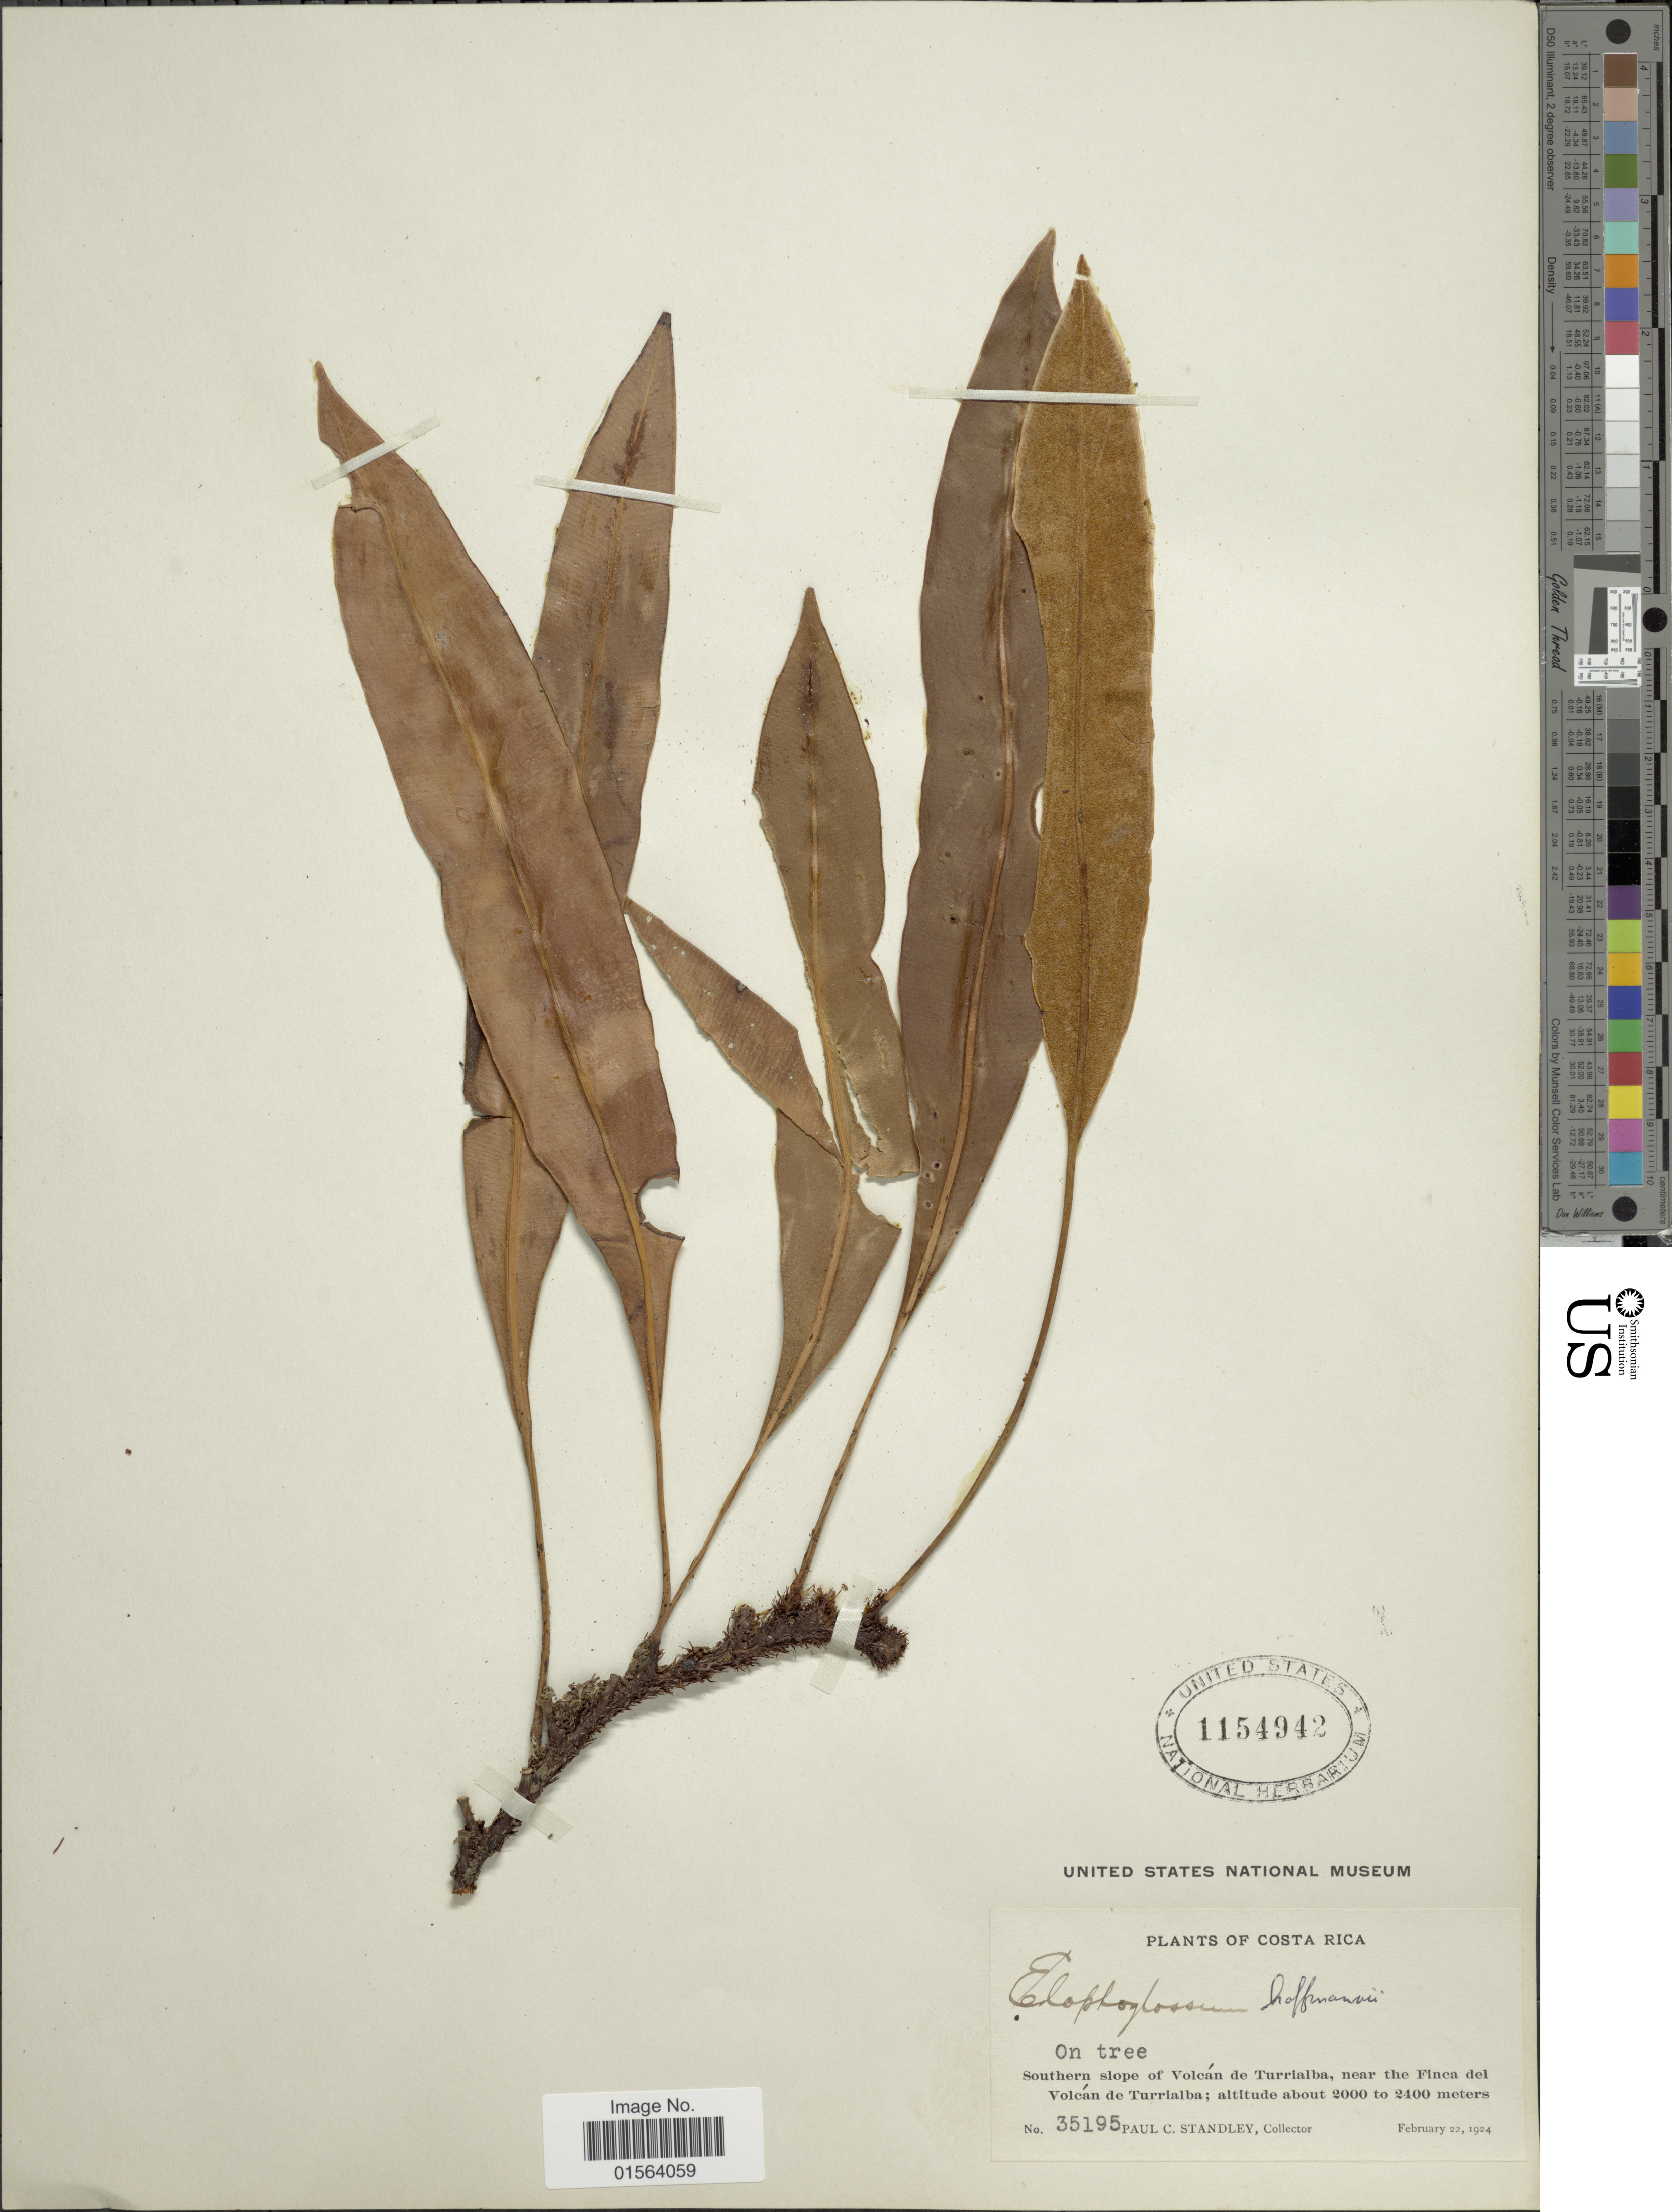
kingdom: Plantae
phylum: Tracheophyta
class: Polypodiopsida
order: Polypodiales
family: Dryopteridaceae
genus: Elaphoglossum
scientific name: Elaphoglossum hoffmannii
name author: (Mett. ex Kuhn) Christ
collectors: P. C. Standley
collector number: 35195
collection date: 1924-02-22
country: Costa Rica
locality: Southern slope of Volcan de Turrialba, near the Finca del Volcan de Turrialba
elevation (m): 2000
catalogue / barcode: US 1154942